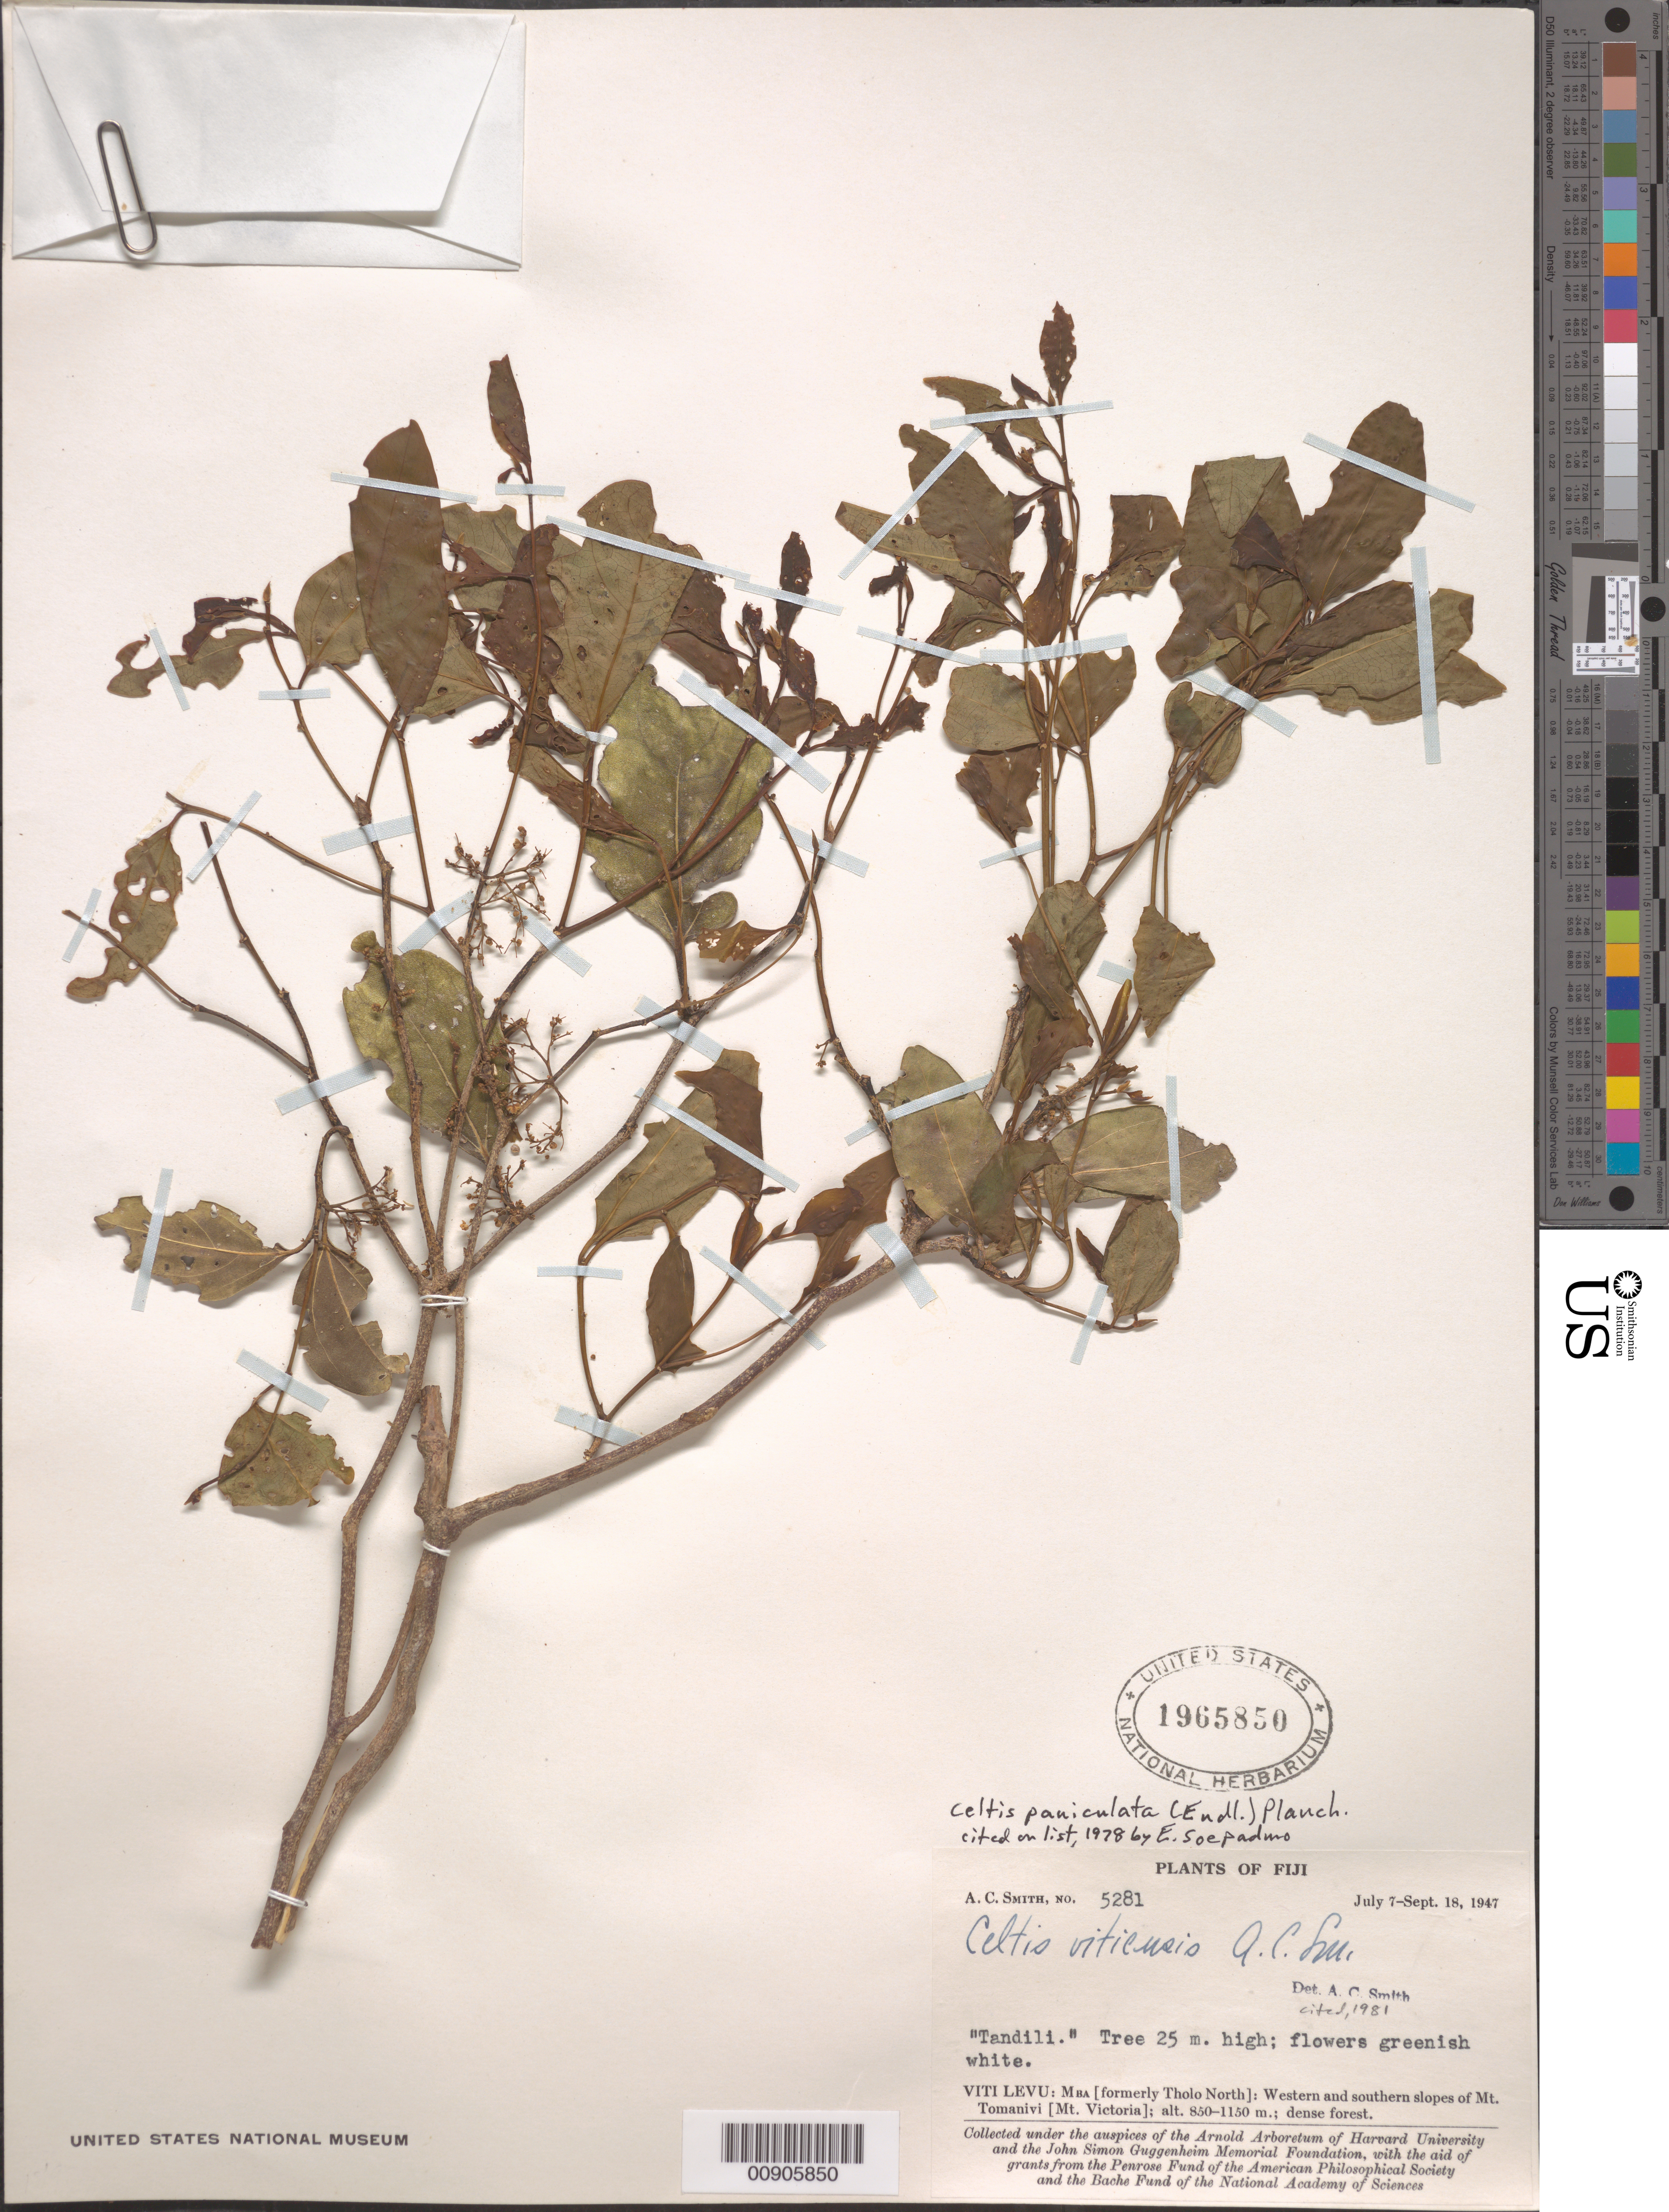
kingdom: Plantae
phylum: Tracheophyta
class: Magnoliopsida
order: Rosales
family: Cannabaceae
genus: Celtis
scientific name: Celtis vitiensis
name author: A.C. Sm.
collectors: C. A. Smith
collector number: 5281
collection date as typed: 07 Jul 1947 to 18 Sep 1947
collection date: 1947-07-07/1947-09-18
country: Fiji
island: Viti Levu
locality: Mba (formerly tholo North): Western and southern slopes of Mt. Tomanivi (Mt. Victoria)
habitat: dense forest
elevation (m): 850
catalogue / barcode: US 1965850